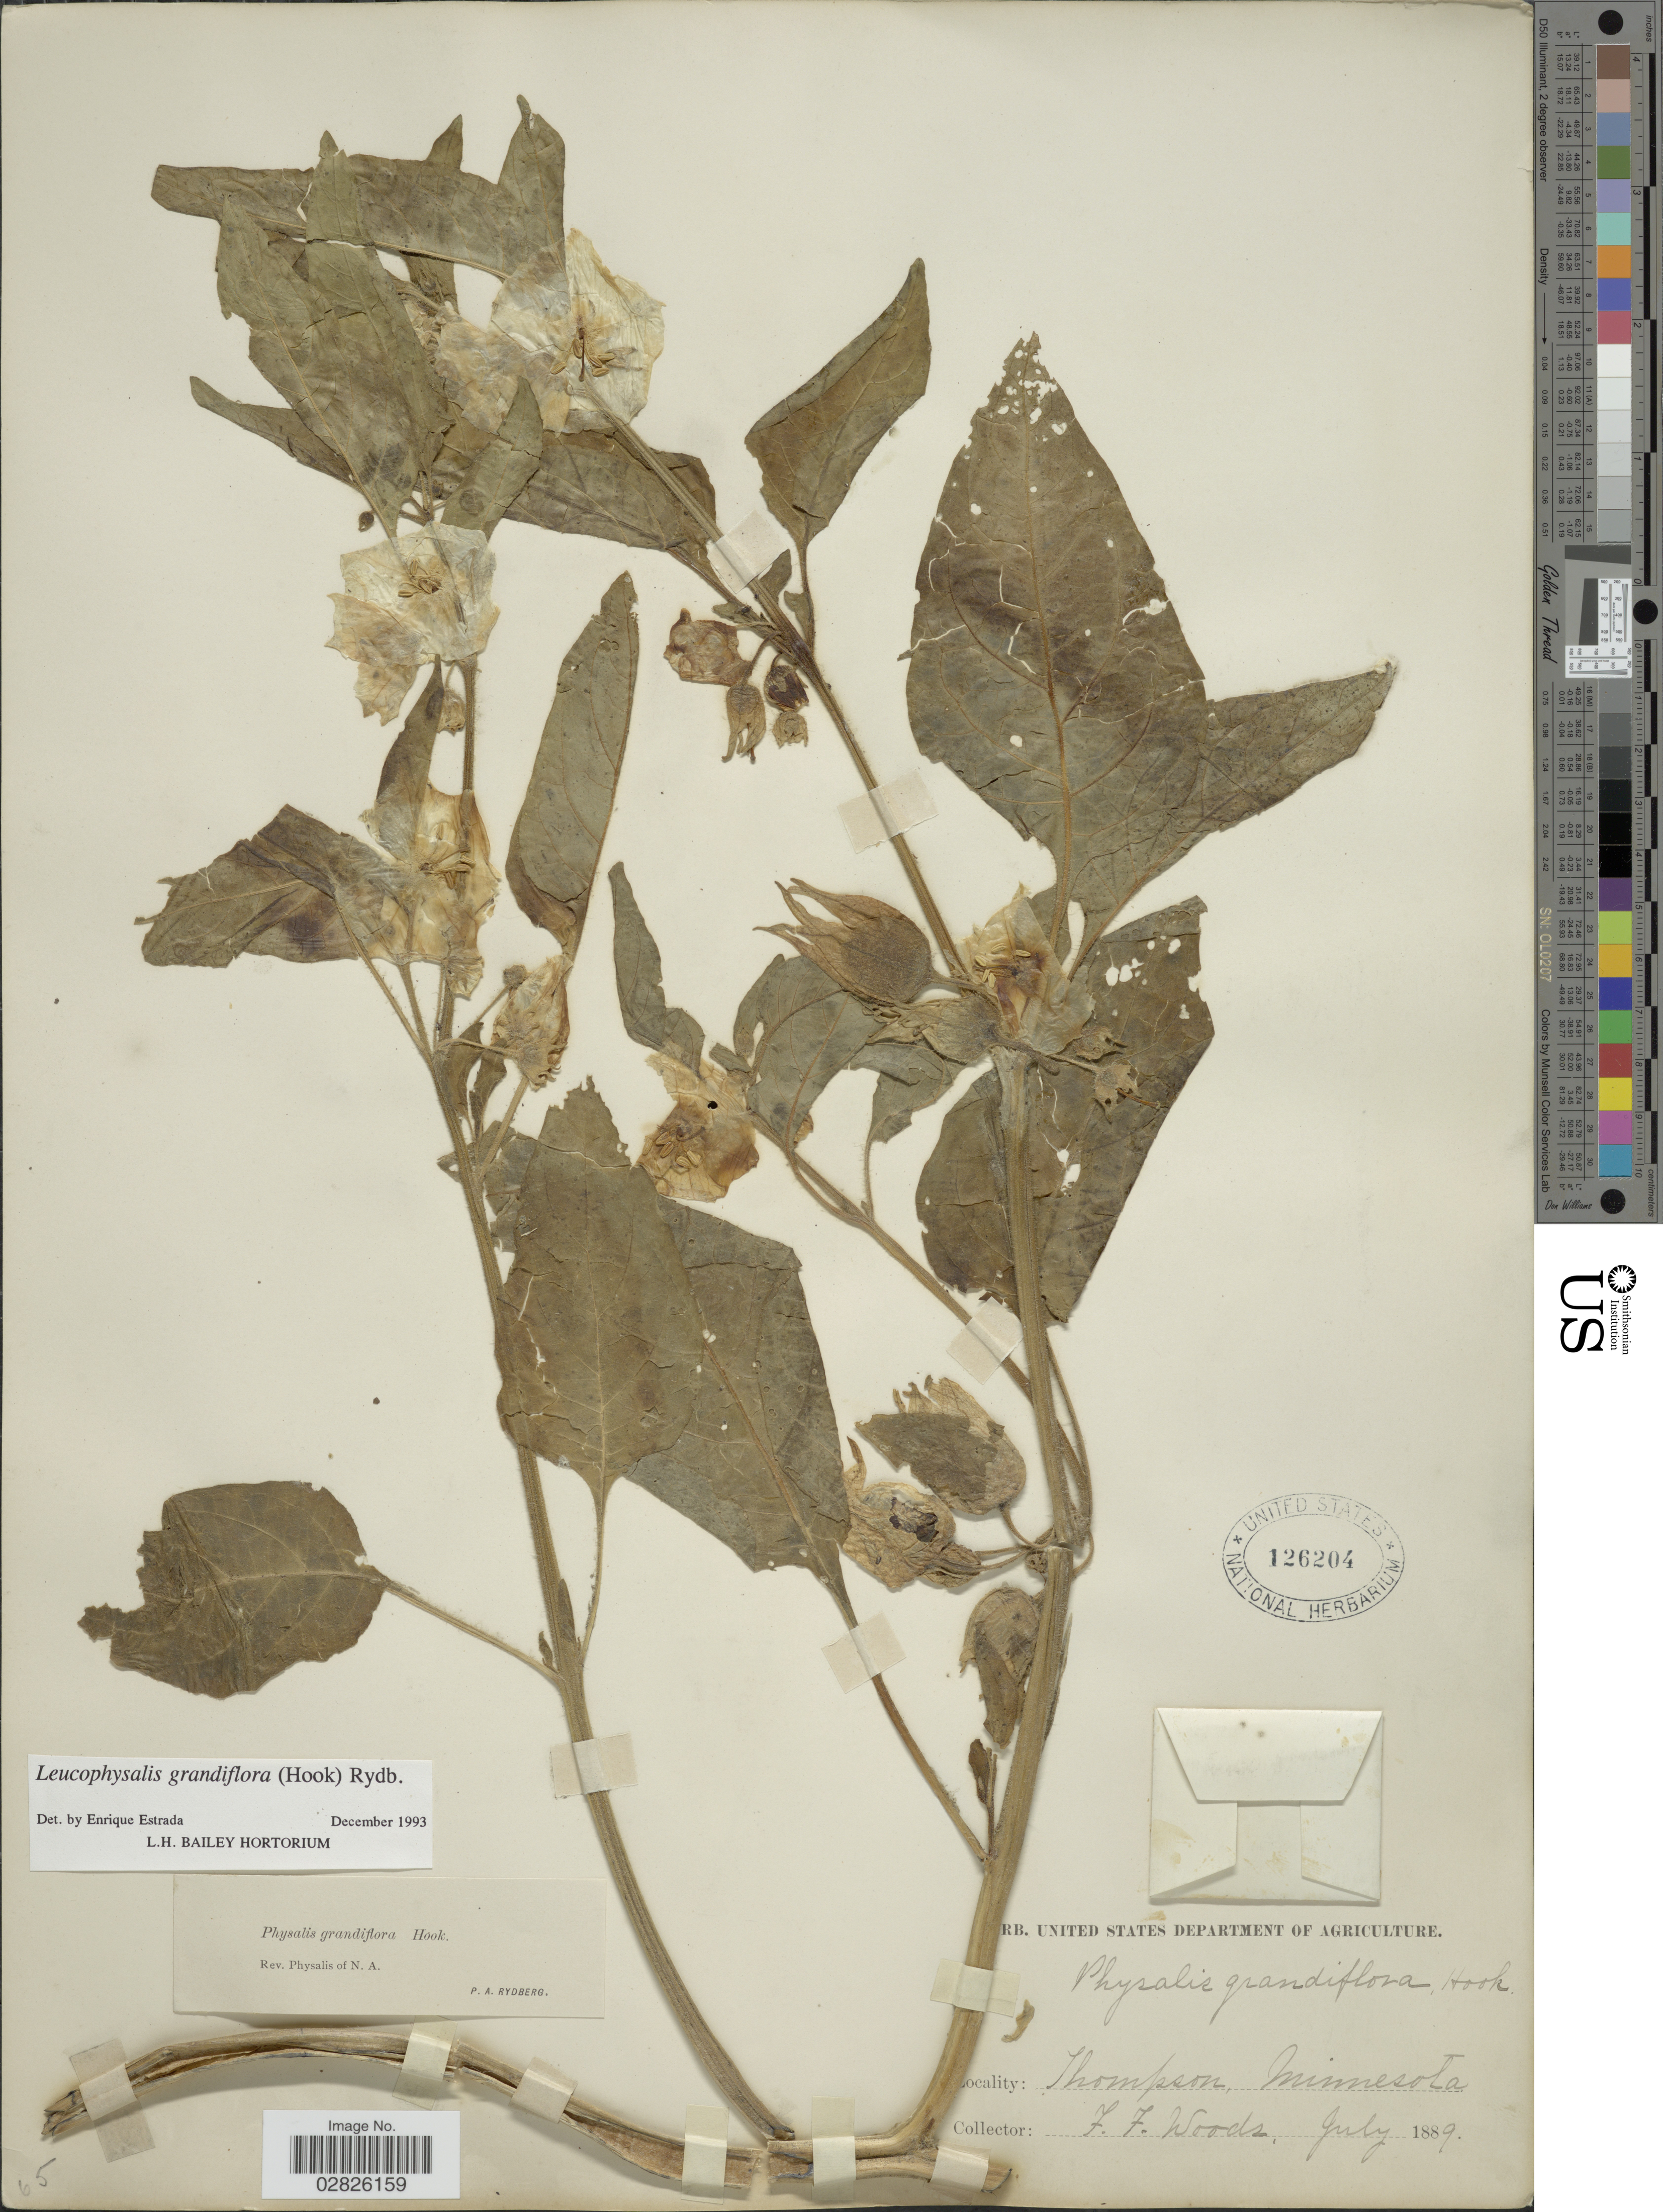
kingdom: Plantae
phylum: Tracheophyta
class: Magnoliopsida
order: Solanales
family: Solanaceae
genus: Leucophysalis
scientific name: Leucophysalis grandiflora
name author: (Hook.) Rydb.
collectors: F. Woods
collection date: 1889-07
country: United States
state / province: Minnesota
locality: Thompson.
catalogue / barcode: US 126204